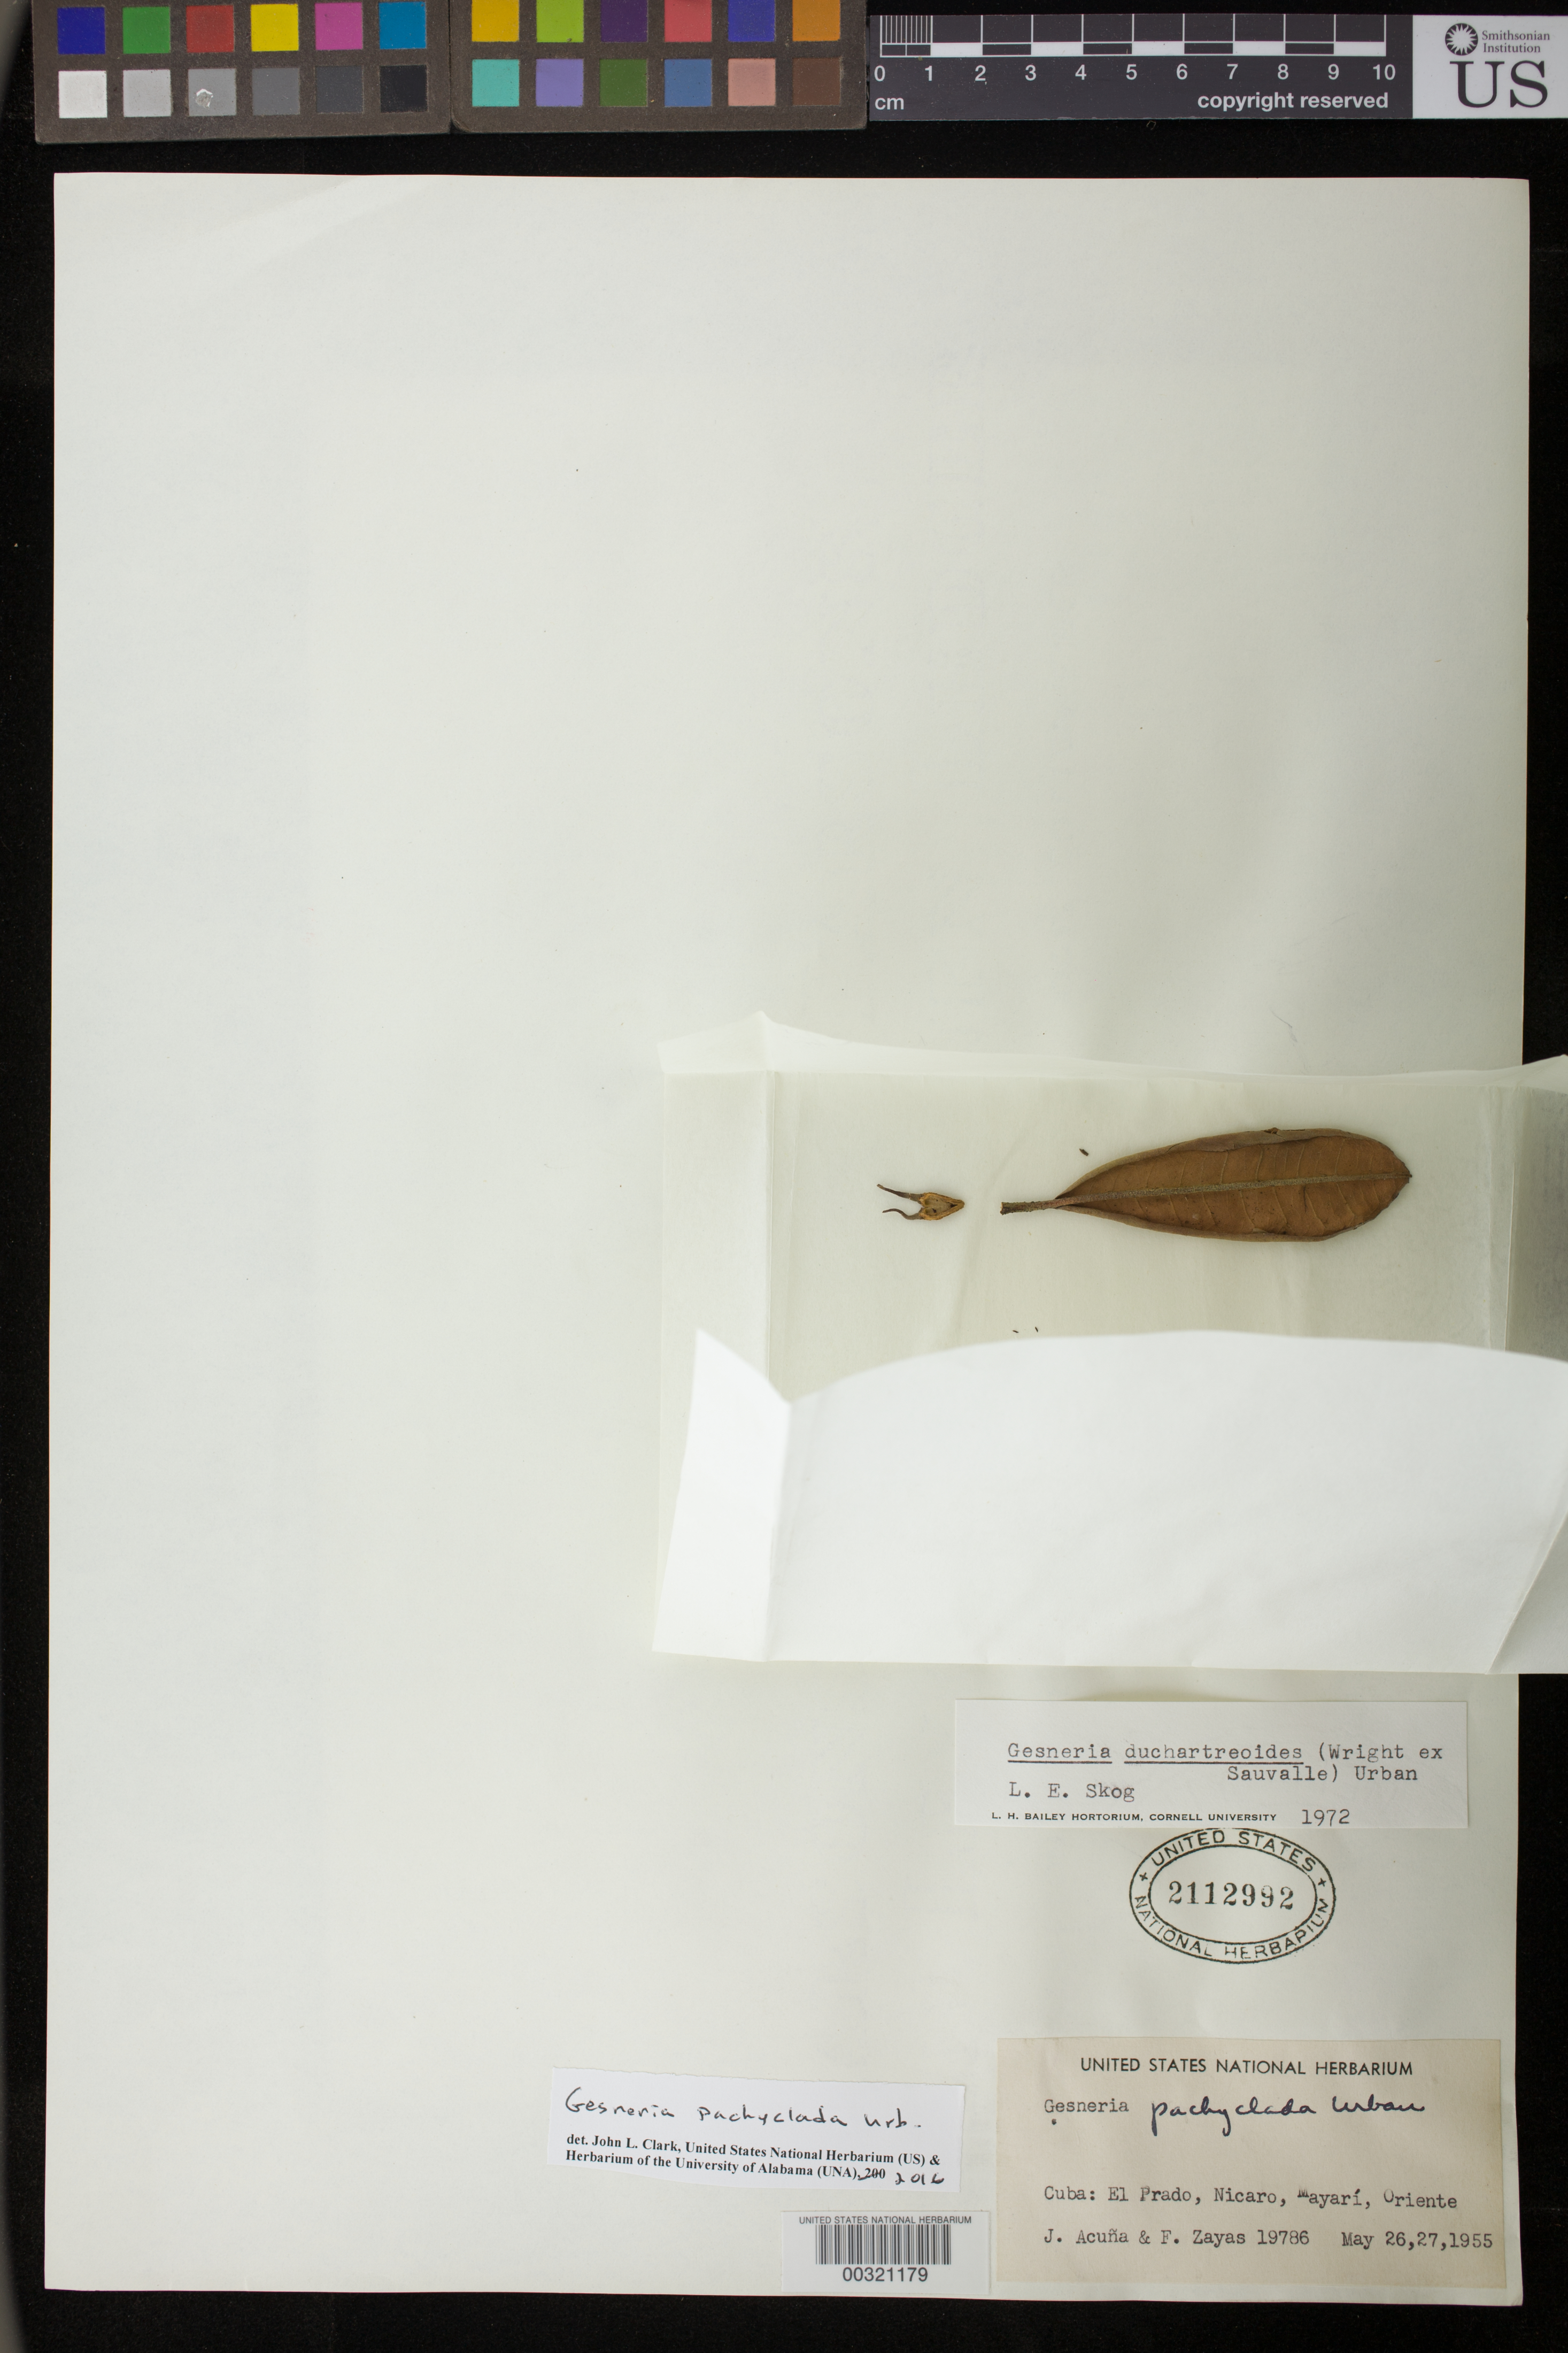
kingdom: Plantae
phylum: Tracheophyta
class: Magnoliopsida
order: Lamiales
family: Gesneriaceae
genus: Gesneria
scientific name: Gesneria pachyclada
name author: Urb.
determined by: Clark, J. L., (SEL), The Marie Selby Botanical Garden (UNITED STATES)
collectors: J. Acuña & F. Zayas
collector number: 19786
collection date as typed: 26-27 May 1955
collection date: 1955-05-26/1955-05-27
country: Cuba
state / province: Oriente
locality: El Prado, Nicaro, Mayari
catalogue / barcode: US 2112992